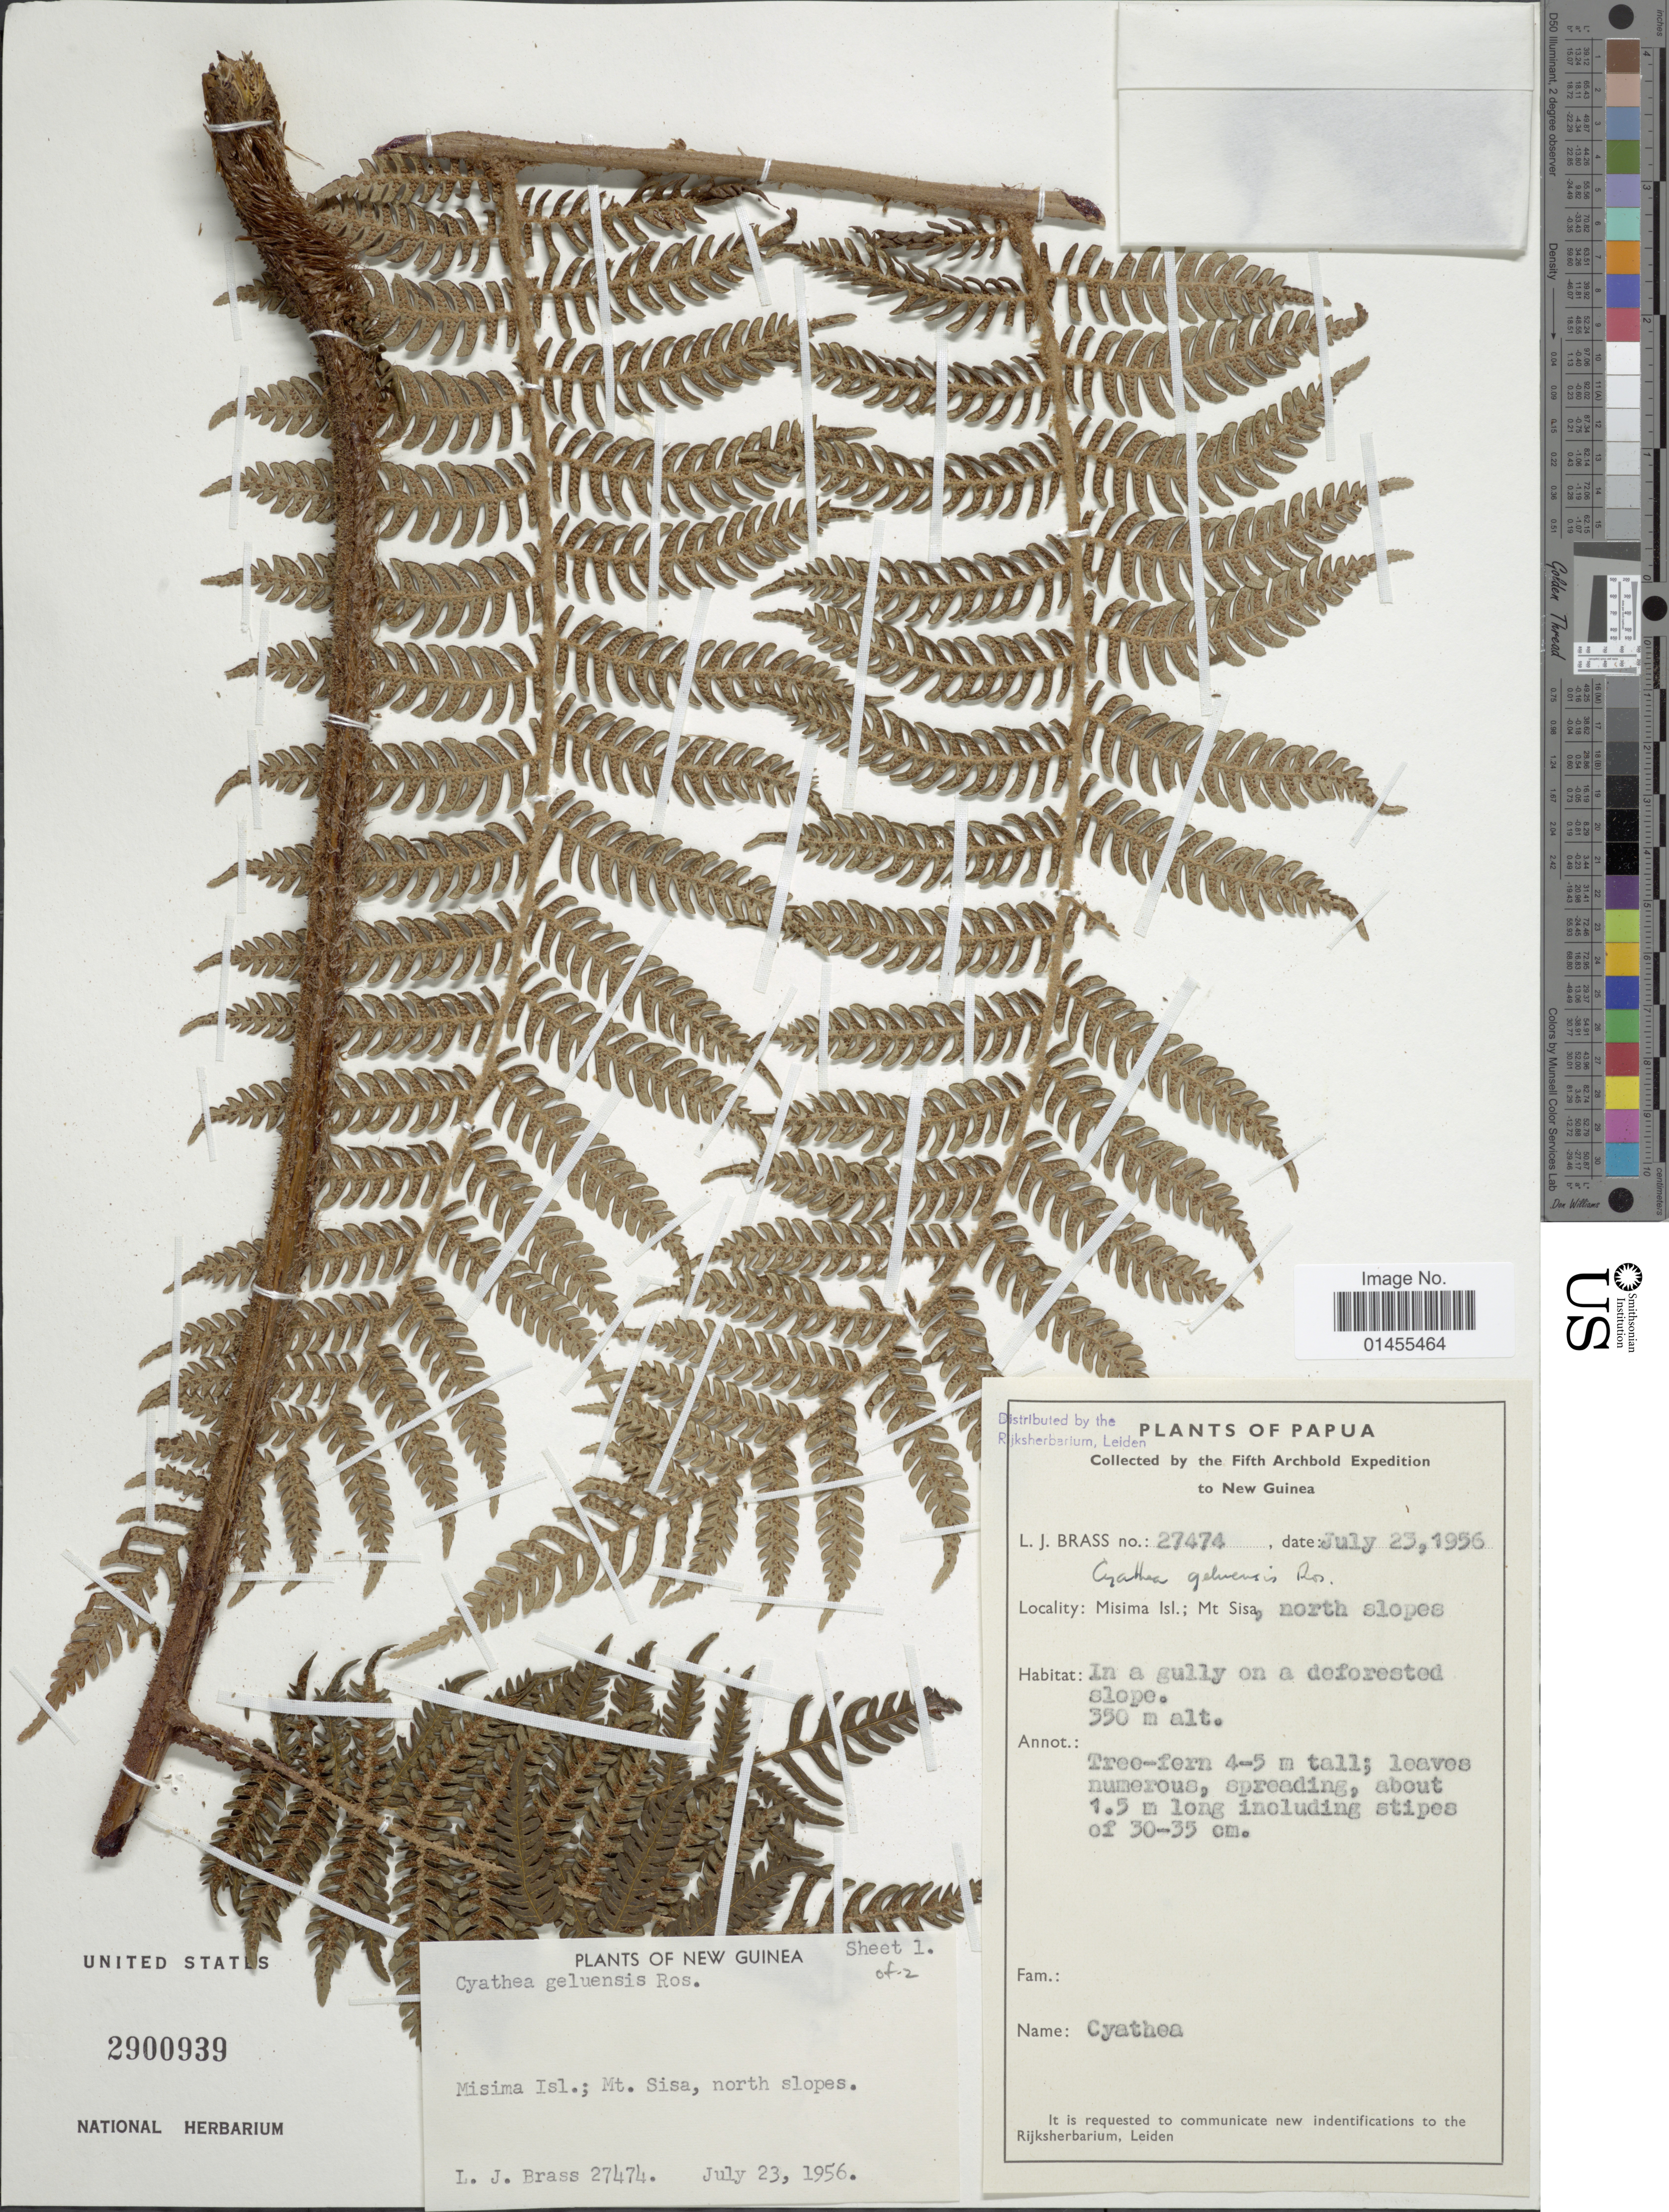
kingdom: Plantae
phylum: Tracheophyta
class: Polypodiopsida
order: Cyatheales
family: Cyatheaceae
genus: Alsophila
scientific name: Alsophila geluensis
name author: (Rosenst.) R.M. Tryon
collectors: L. J. Brass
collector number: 27474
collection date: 1956-07-23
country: Papua New Guinea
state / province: Milne Bay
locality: New Guinea, Misima Isl. ; Mt. Sisa, north slope.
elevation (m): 350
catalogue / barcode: US 2900939